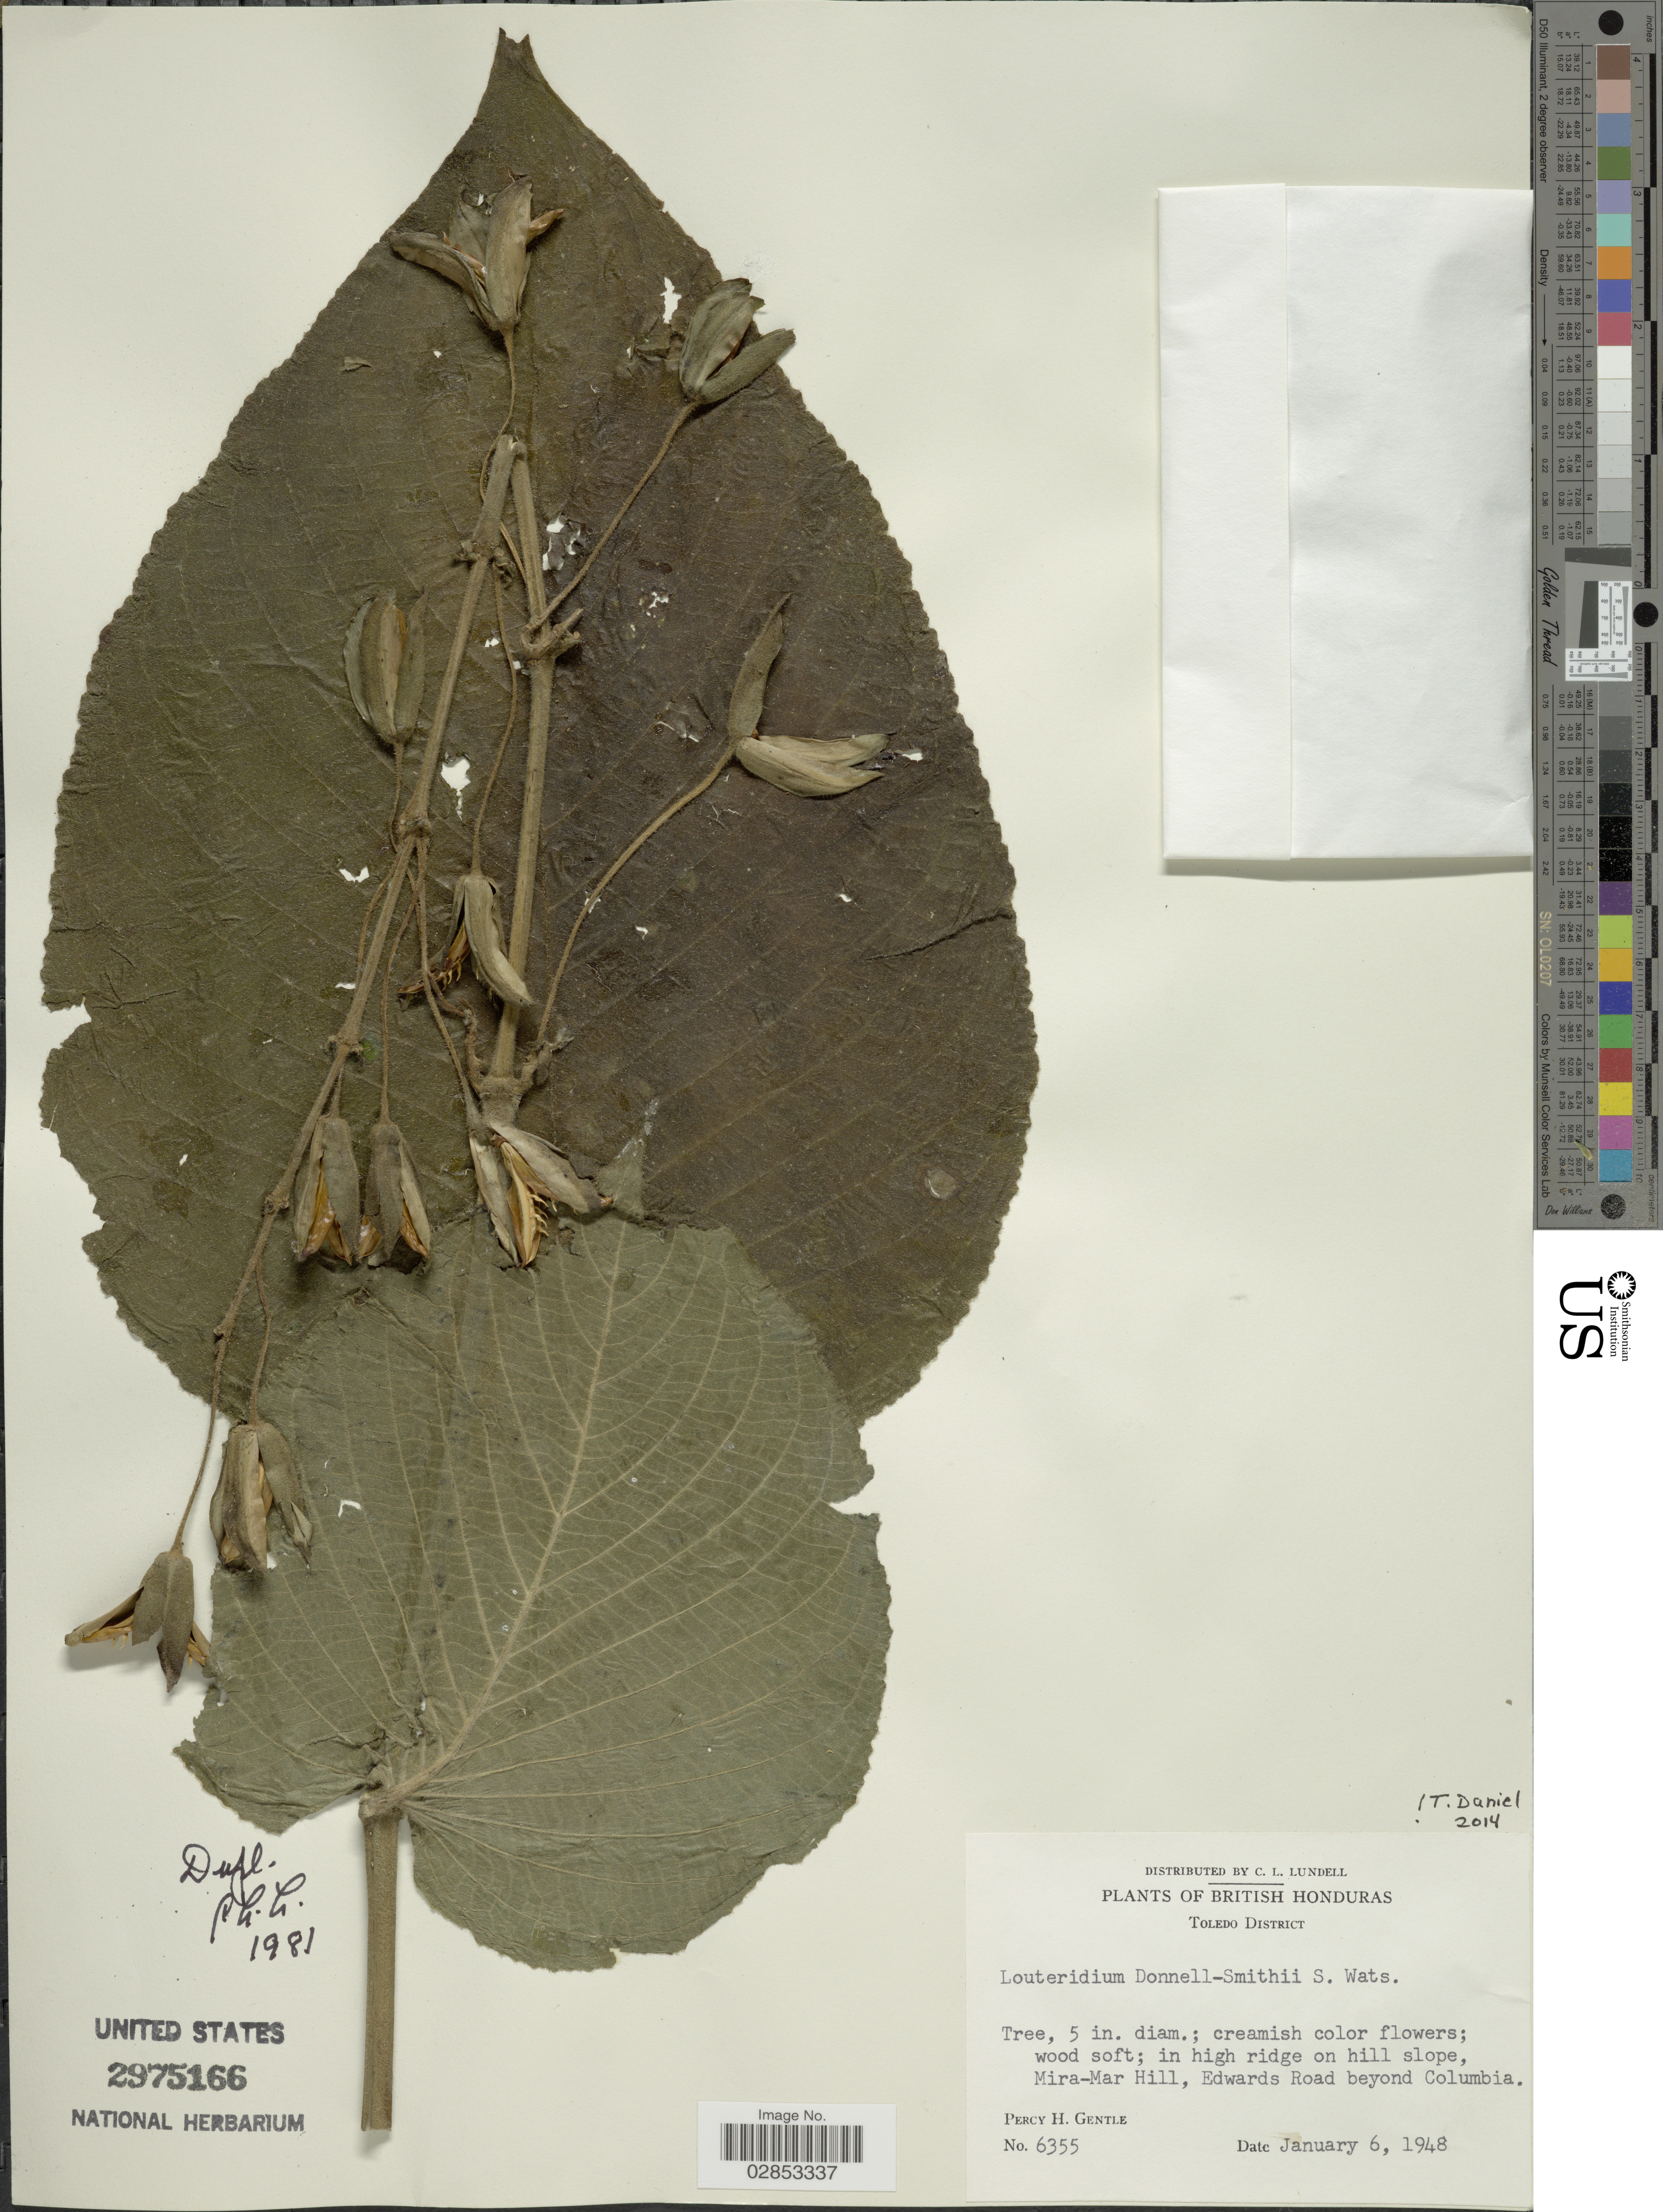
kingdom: Plantae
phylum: Tracheophyta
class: Magnoliopsida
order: Lamiales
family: Acanthaceae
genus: Louteridium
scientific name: Louteridium donnell-smithii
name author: S. Watson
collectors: P. H. Gentle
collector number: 6355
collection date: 1948-01-06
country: Belize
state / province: Toledo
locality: Toledo District. In high ridge on hill slope, Mira-Mar Hill, Edwards Road beyond Columbia.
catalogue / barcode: US 2975166